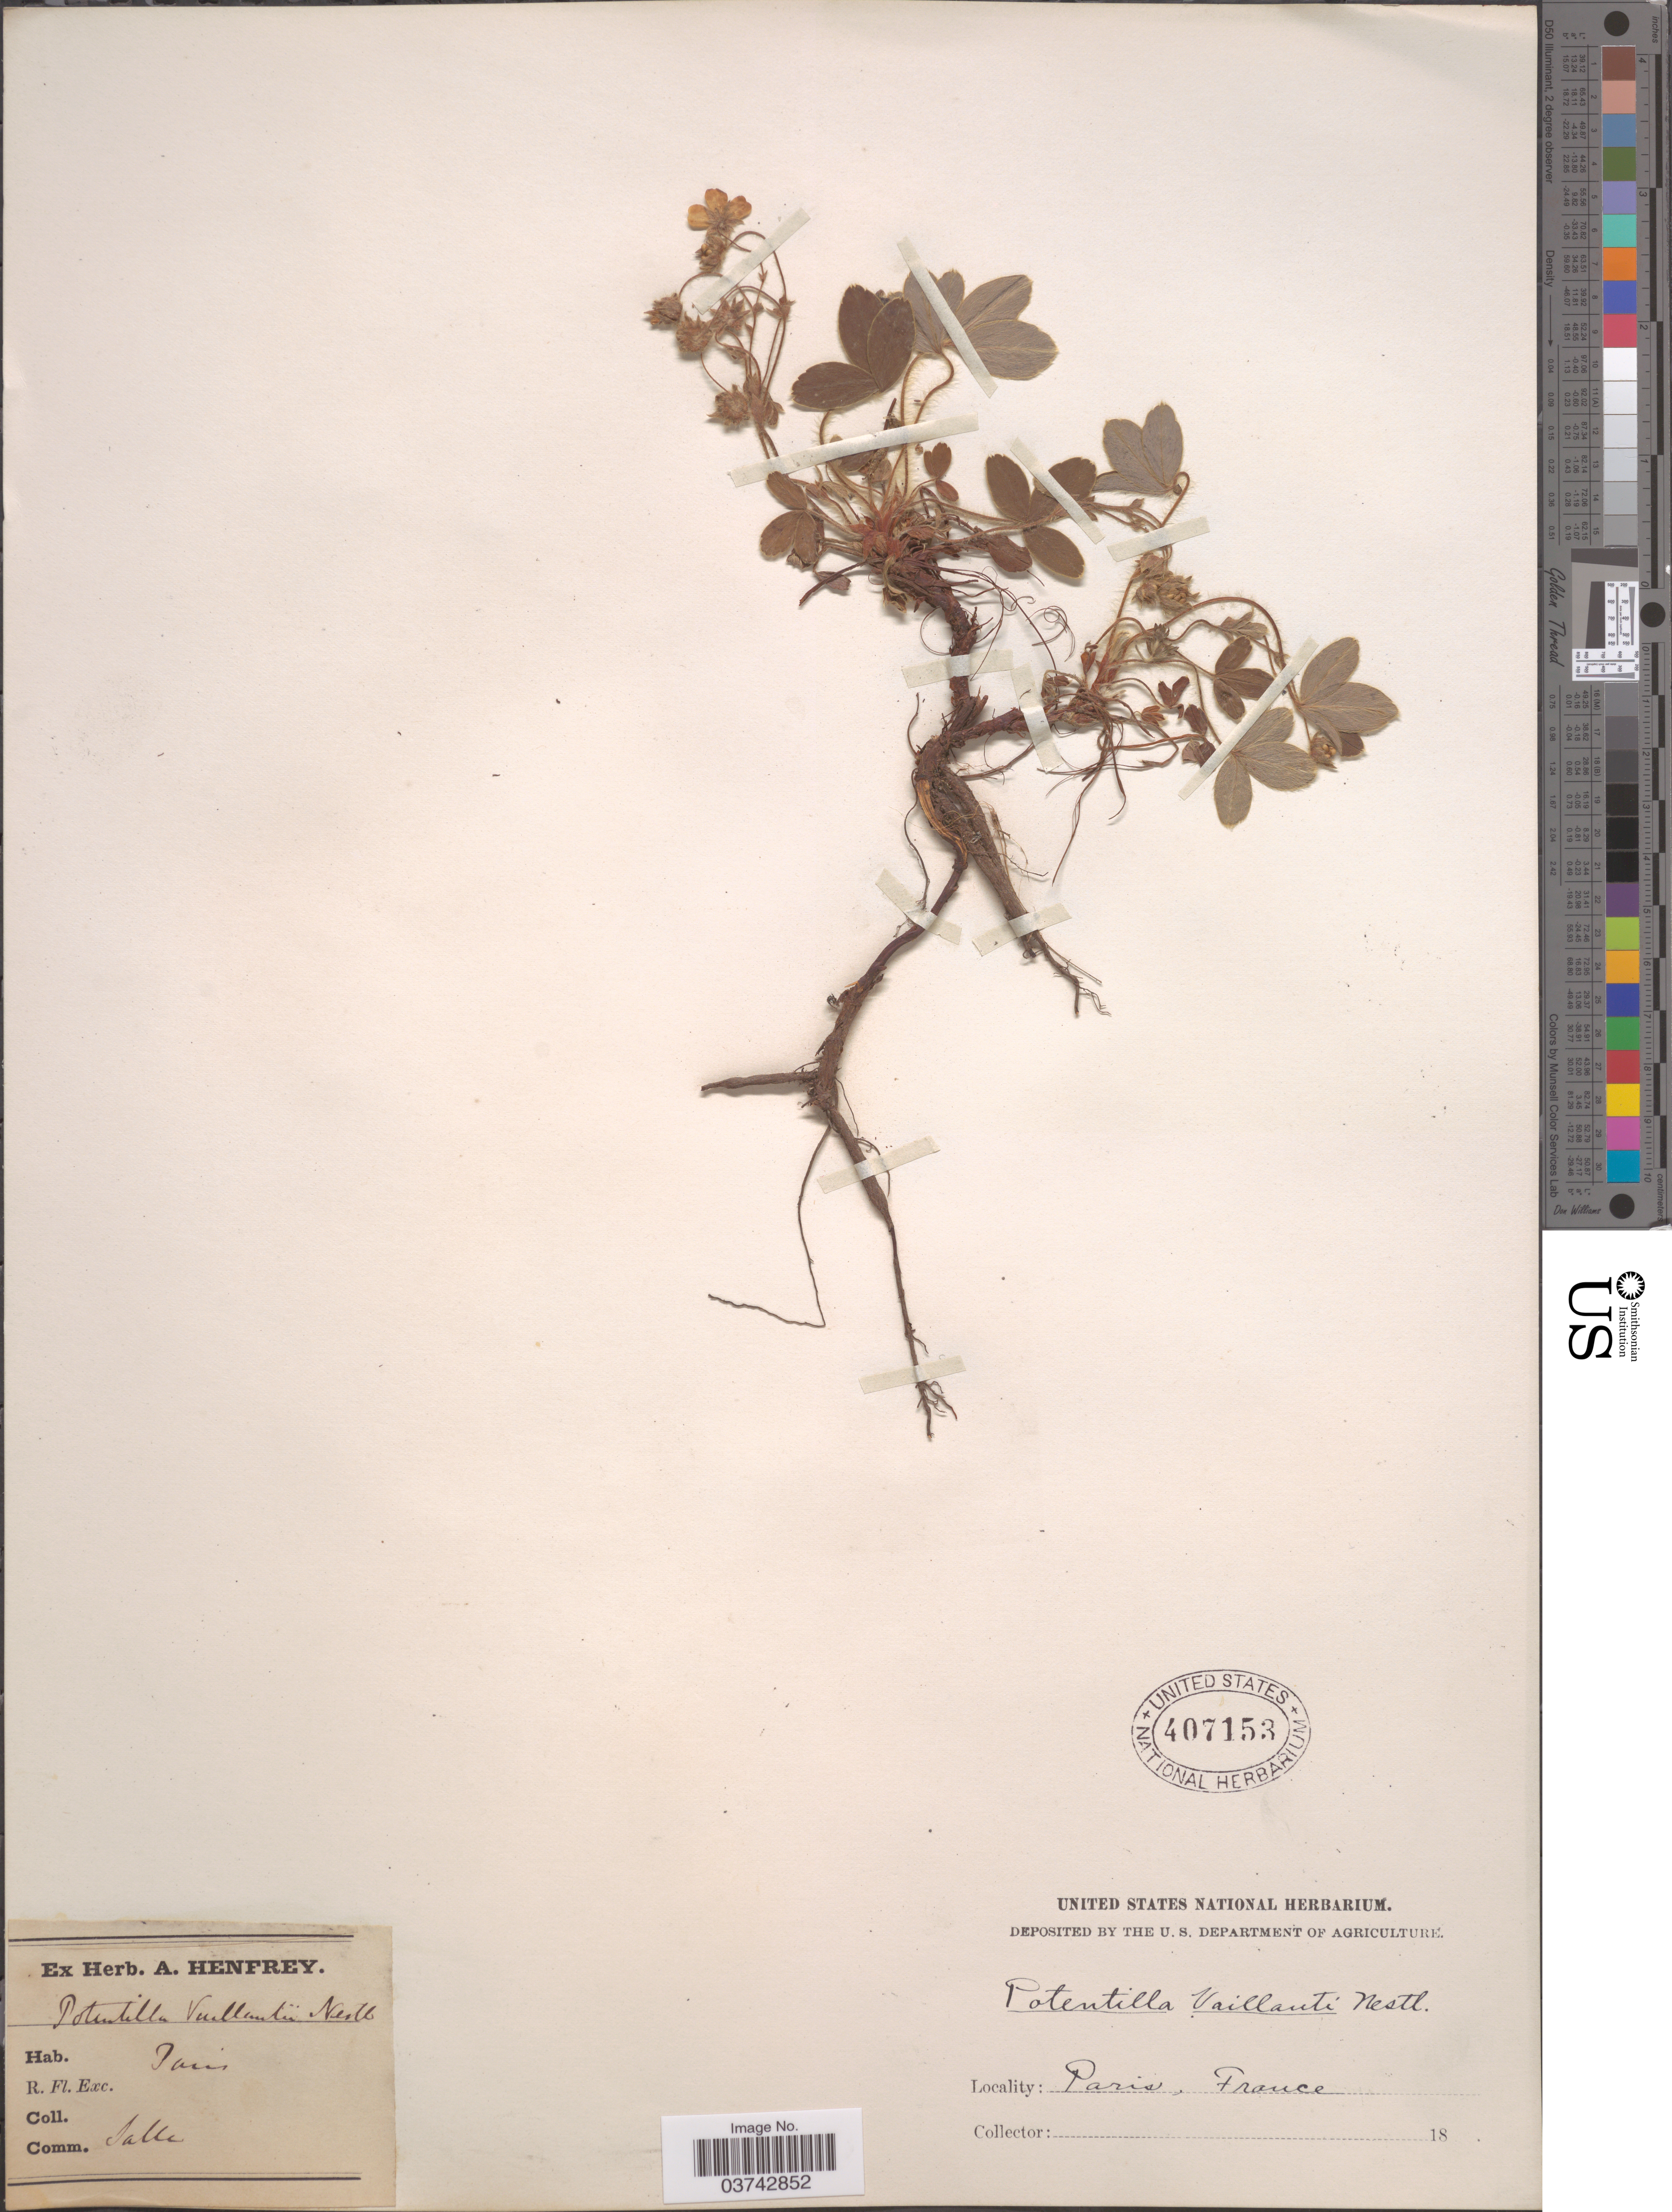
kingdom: Plantae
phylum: Tracheophyta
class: Magnoliopsida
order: Rosales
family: Rosaceae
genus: Potentilla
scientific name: Potentilla vaillantii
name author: Nestl.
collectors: Ex herb. A. Henfrey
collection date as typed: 18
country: France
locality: Paris.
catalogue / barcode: US 407153